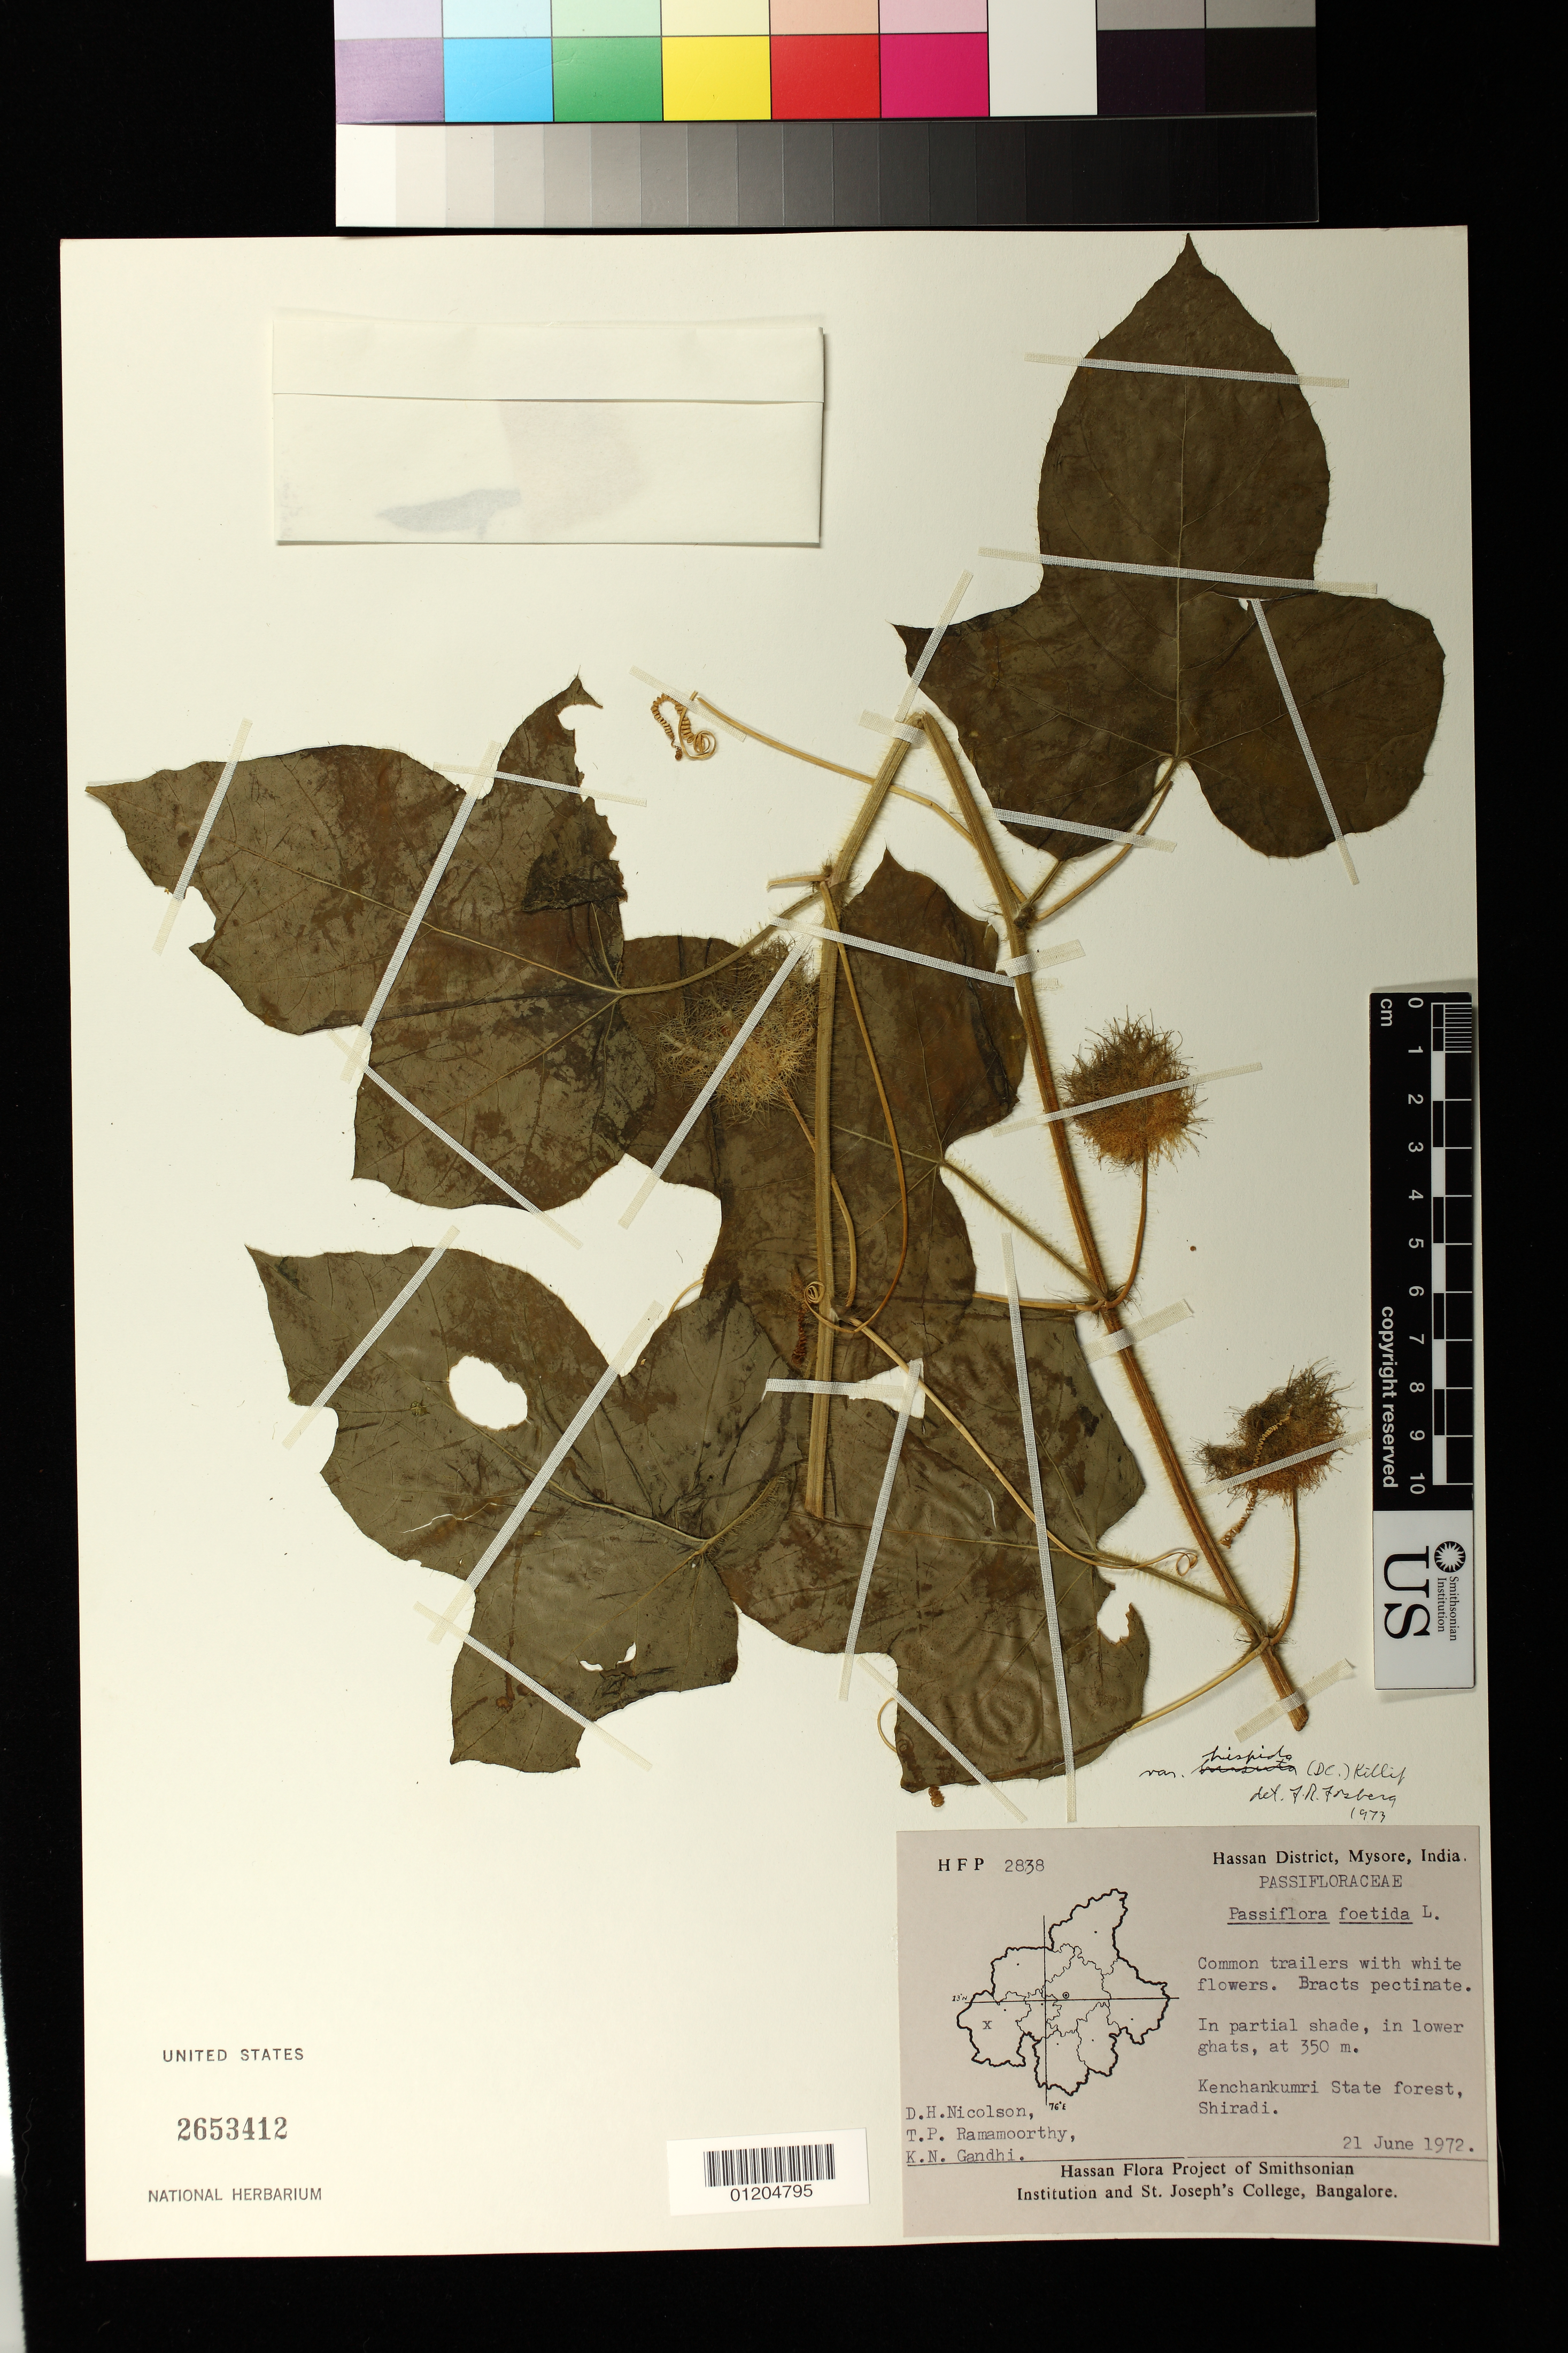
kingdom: Plantae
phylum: Tracheophyta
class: Magnoliopsida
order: Malpighiales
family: Passifloraceae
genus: Passiflora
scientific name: Passiflora foetida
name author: L.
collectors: D. H. Nicolson, T. P. Ramamoorthy & K. N. Gandhi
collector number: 2838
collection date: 1972-06-21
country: India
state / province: Karnataka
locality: Hassan District. Kenchankumri State forest, Shiradi.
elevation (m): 350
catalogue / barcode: US 2653412